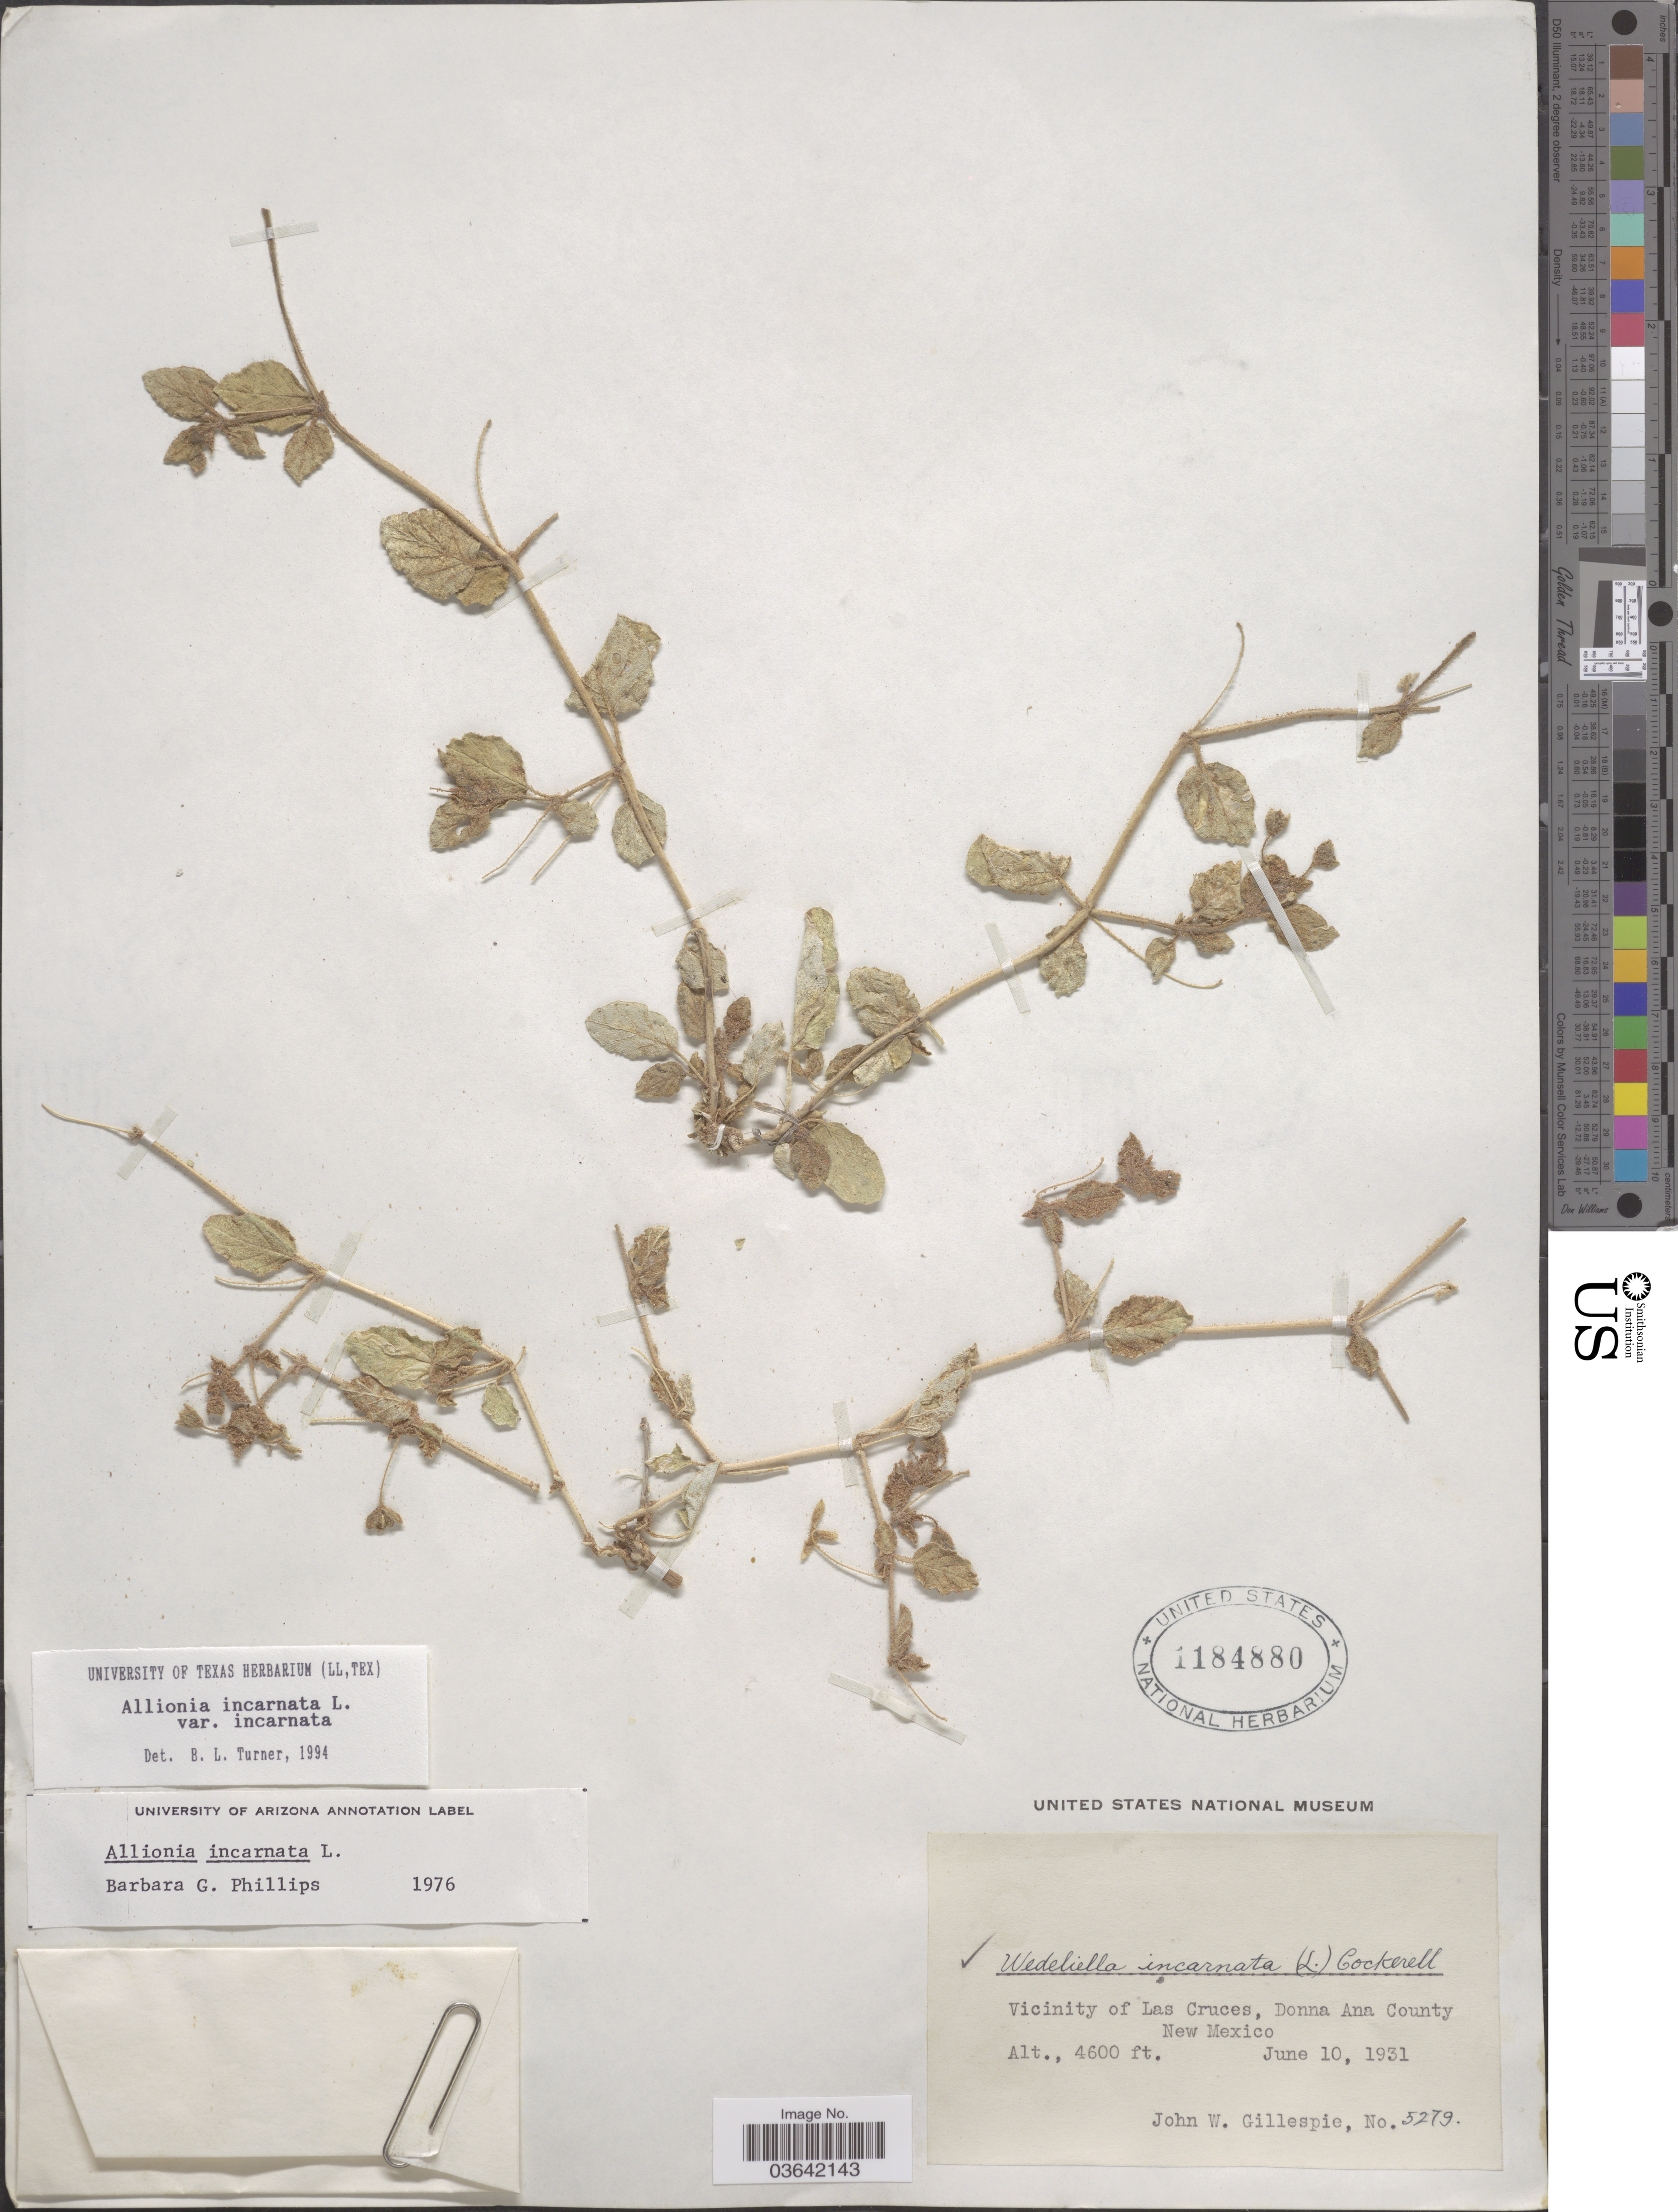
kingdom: Plantae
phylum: Tracheophyta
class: Magnoliopsida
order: Caryophyllales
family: Nyctaginaceae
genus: Allionia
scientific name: Allionia incarnata var. incarnata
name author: L.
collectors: J. W. Gillespie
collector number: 5279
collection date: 1931-06-10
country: United States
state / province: New Mexico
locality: Vicinity of Las Cruces, Donna Ana County.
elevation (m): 1402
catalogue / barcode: US 1184880